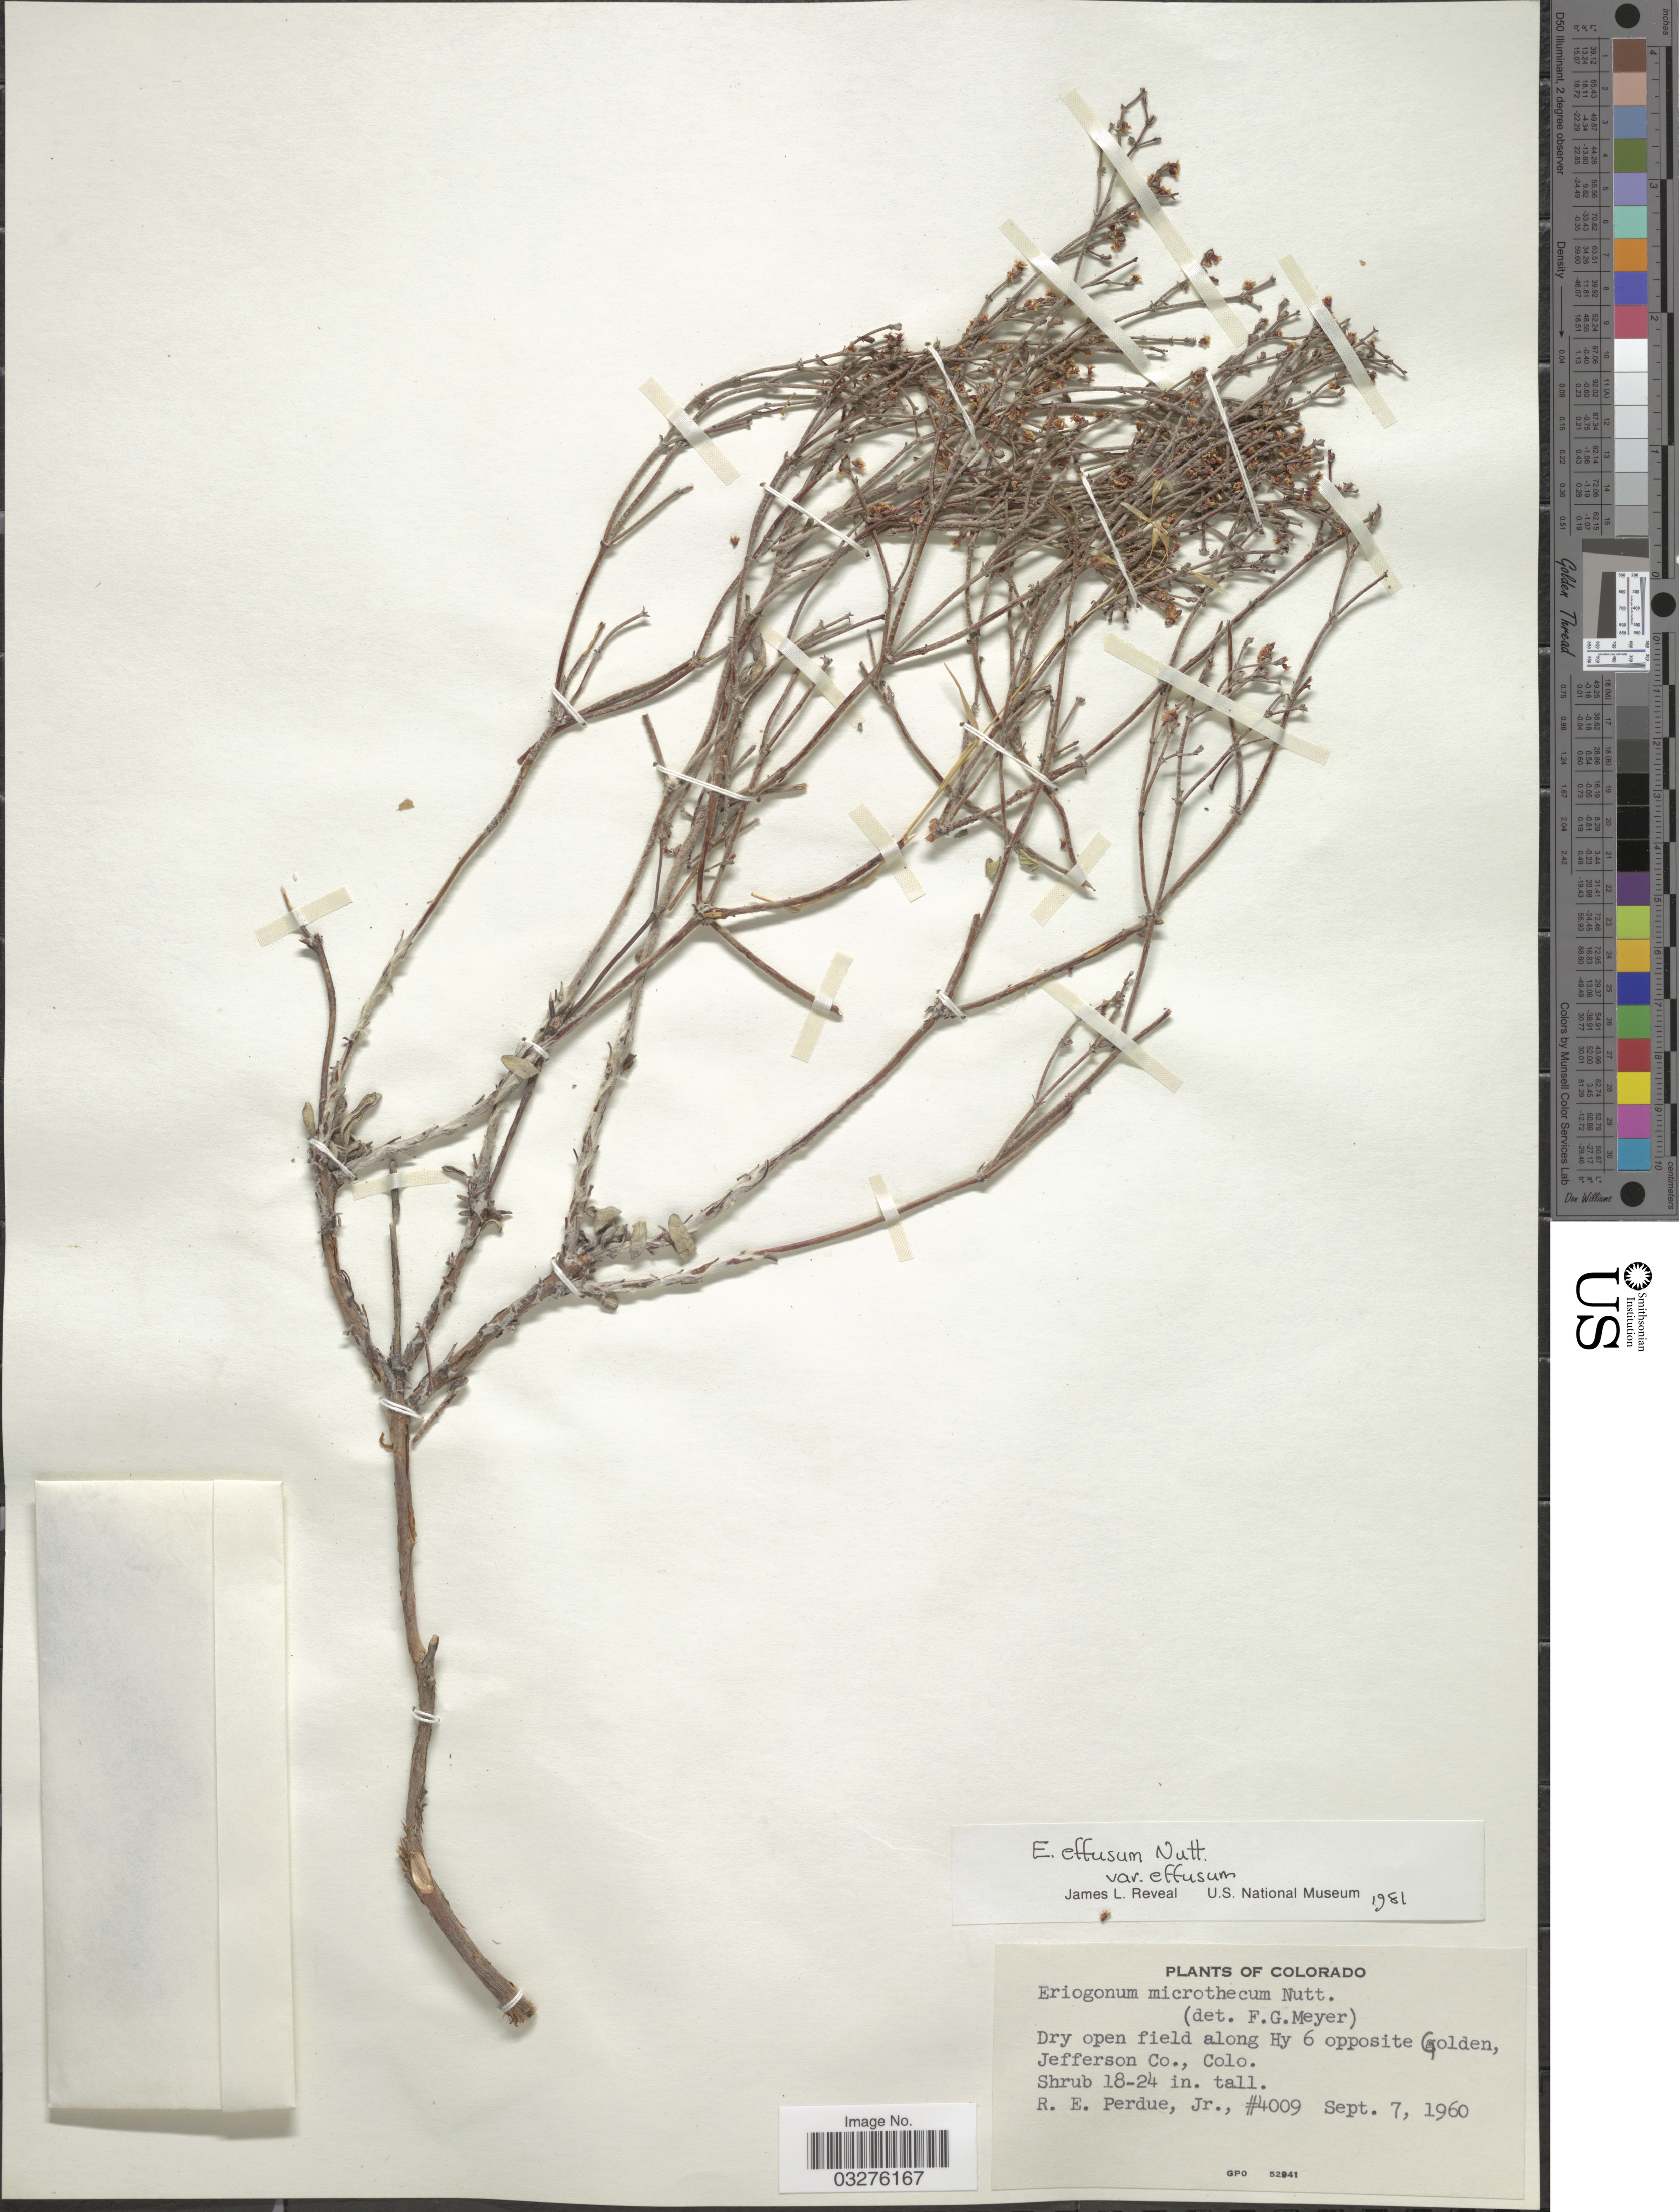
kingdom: Plantae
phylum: Tracheophyta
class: Magnoliopsida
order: Caryophyllales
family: Polygonaceae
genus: Eriogonum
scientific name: Eriogonum effusum var. effusum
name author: Nutt.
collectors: R. E. Perdue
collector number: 4009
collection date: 1960-09-07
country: United States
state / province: Colorado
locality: Dry open field along Hy 6 opposite Golden, Jefferson Co.